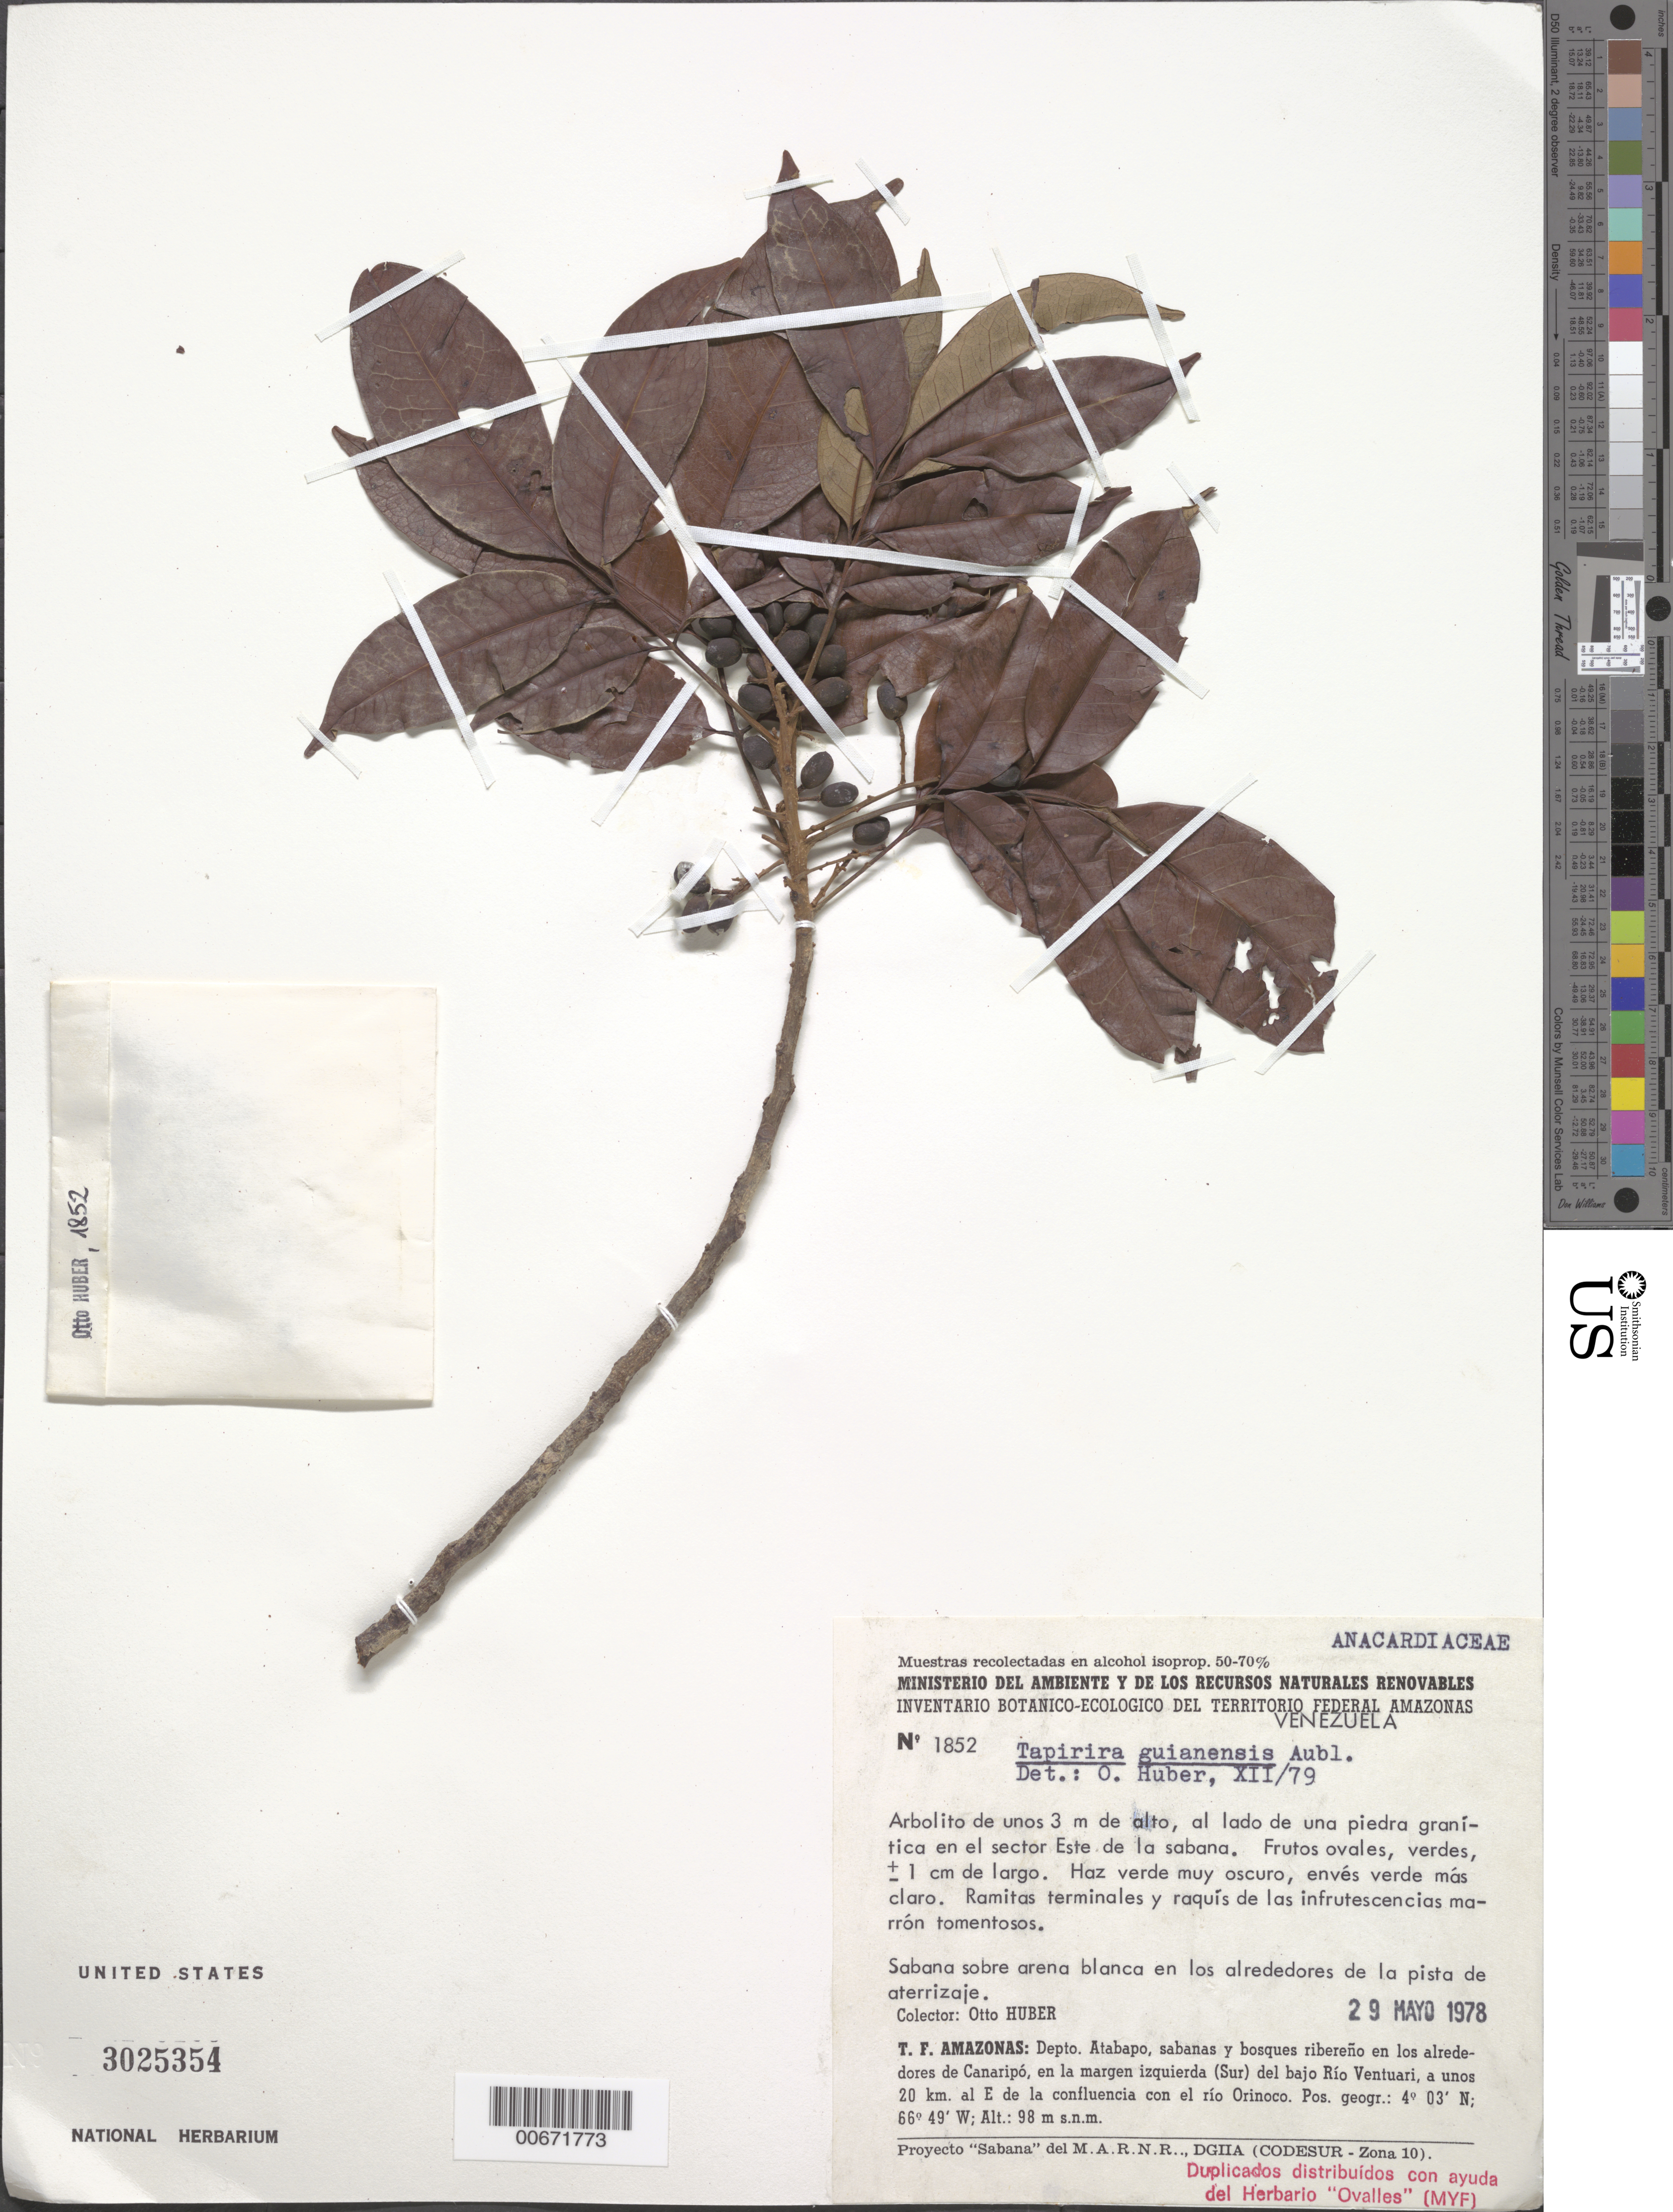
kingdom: Plantae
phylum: Tracheophyta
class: Magnoliopsida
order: Sapindales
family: Anacardiaceae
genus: Tapirira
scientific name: Tapirira guianensis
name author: Aubl.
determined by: Huber, Otto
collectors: O. Huber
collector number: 1852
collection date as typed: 29-May-78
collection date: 1978-05-29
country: Venezuela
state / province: Amazonas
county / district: Atabapo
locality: Canaripó, S del Bajo Río Ventuari, 20 km E de la confluencia con el Río Orinoco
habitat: Savannas and riparian forests aroung Canaripó; savannah above white area in the environs of landing trail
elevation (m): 98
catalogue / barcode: US 3025354